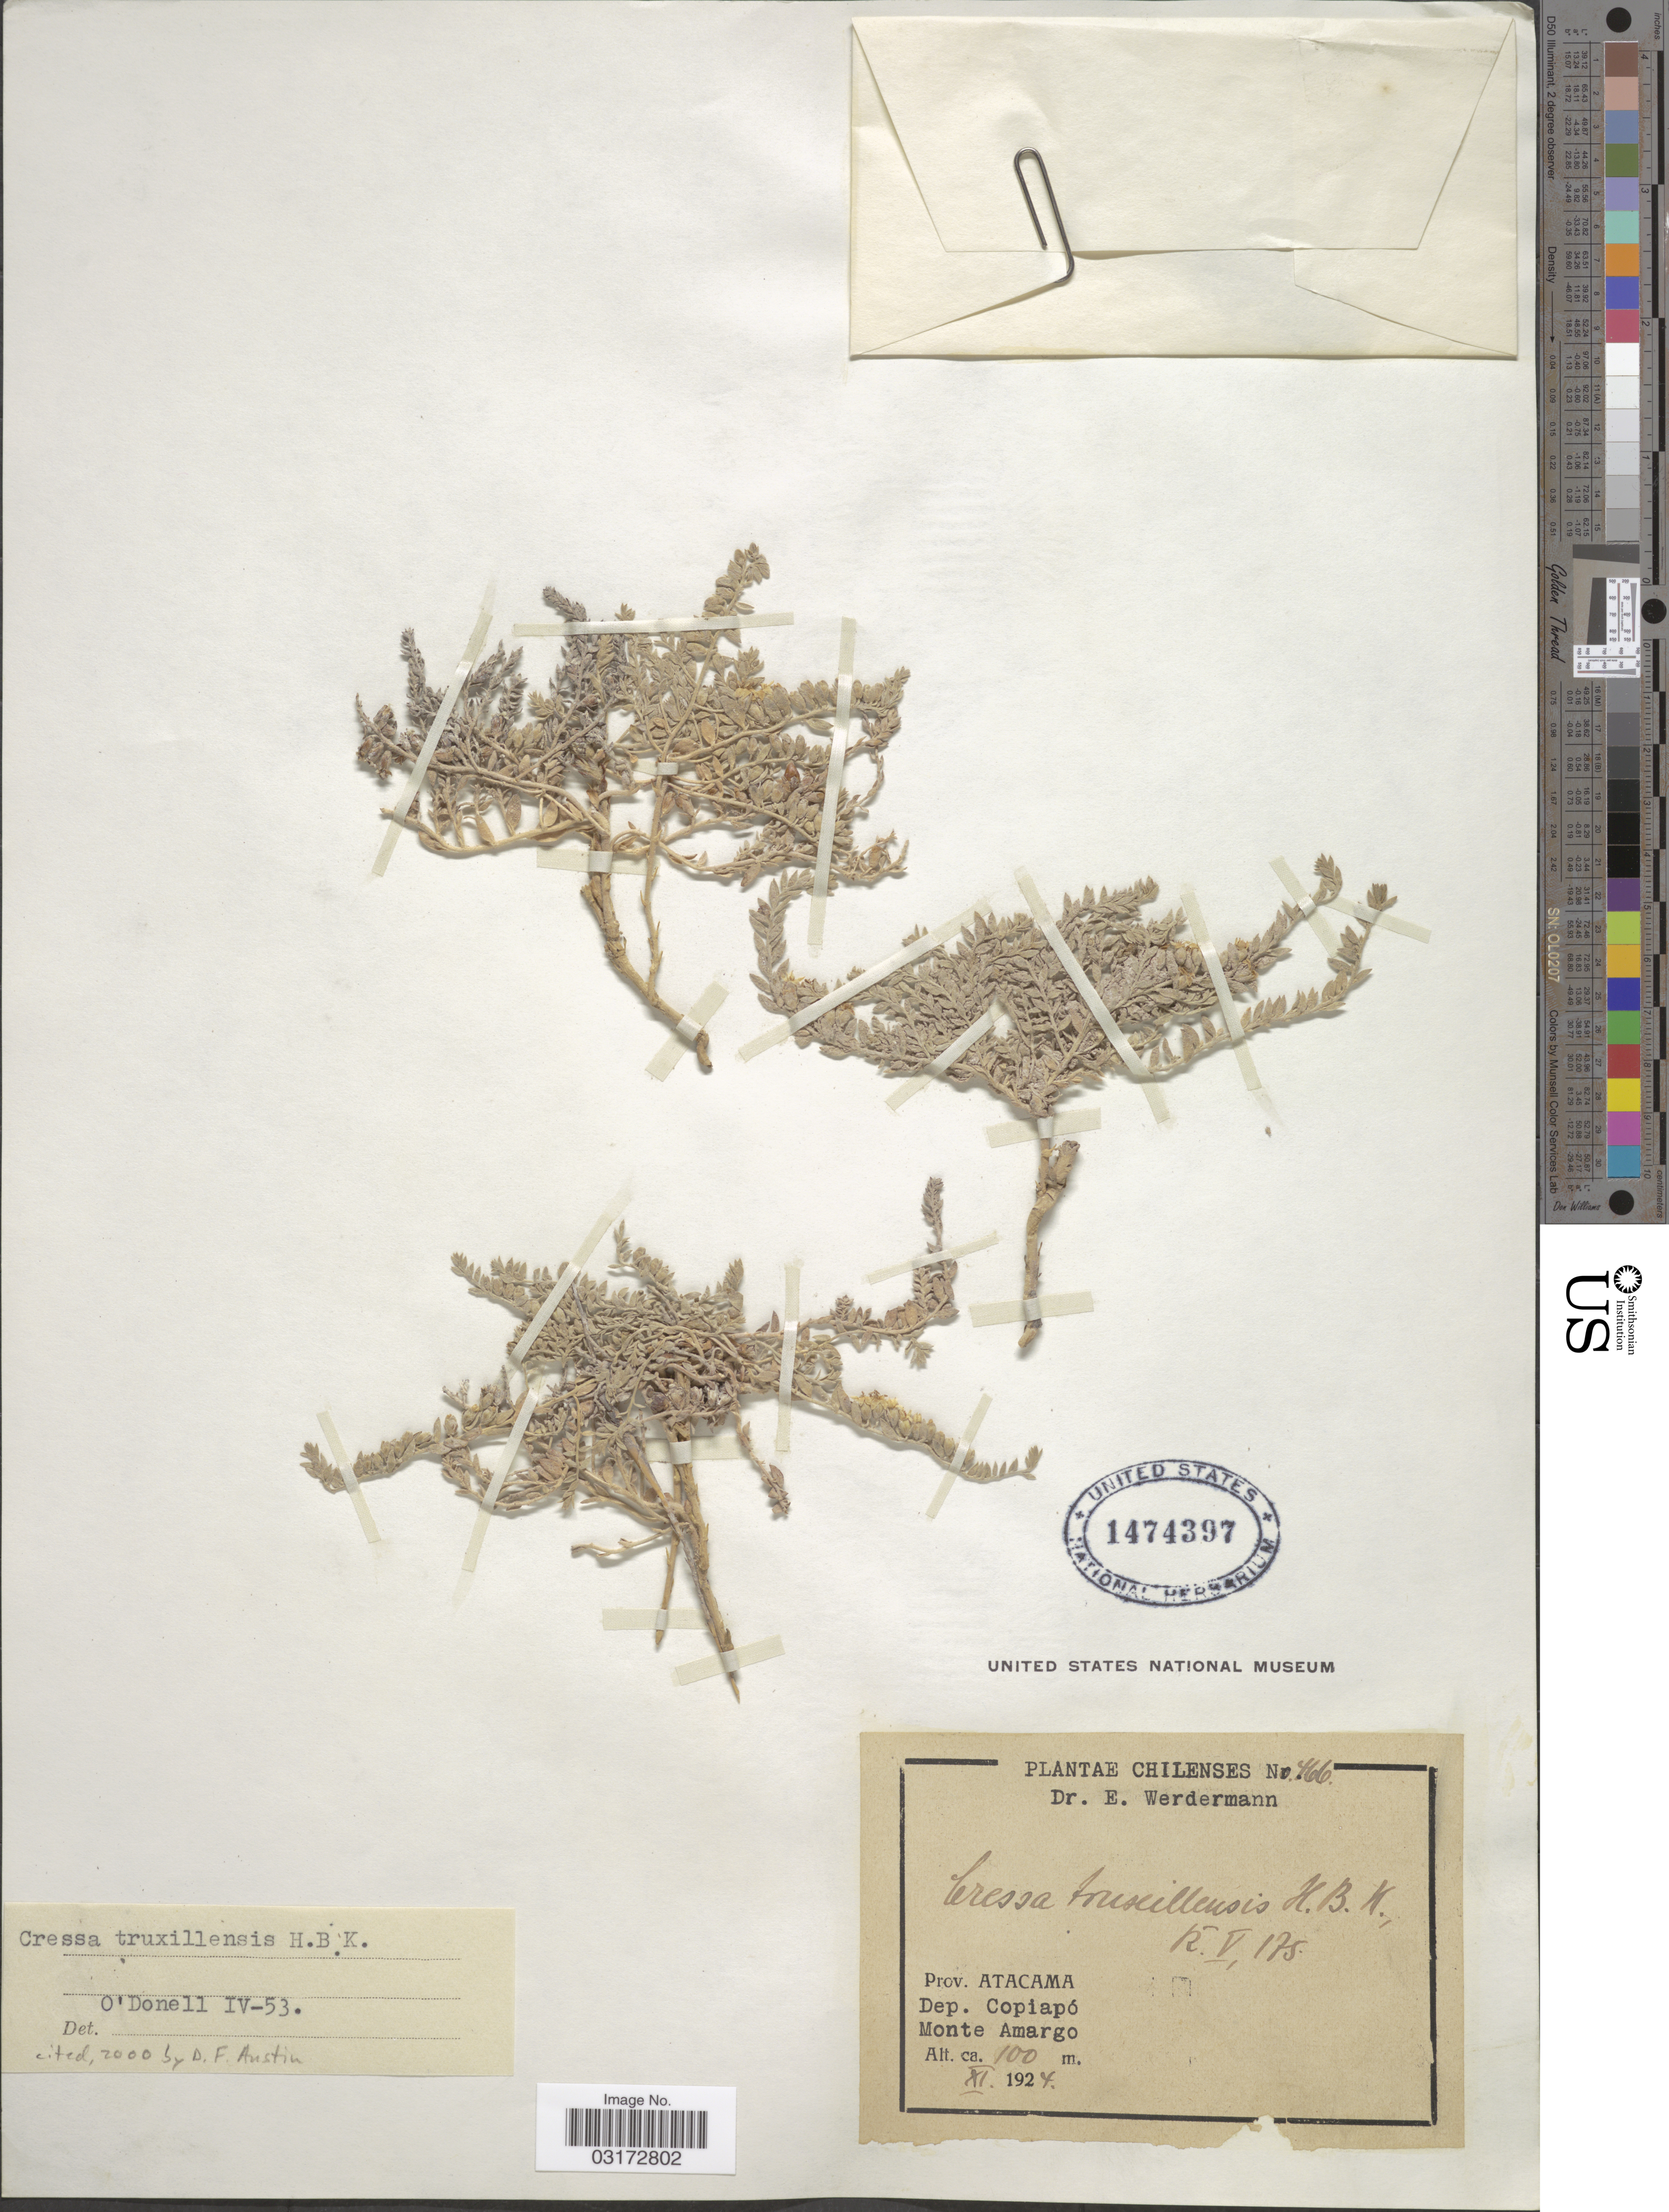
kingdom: Plantae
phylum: Tracheophyta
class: Magnoliopsida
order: Solanales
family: Convolvulaceae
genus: Cressa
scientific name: Cressa truxillensis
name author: Kunth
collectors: E. Werdermann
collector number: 466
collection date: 1924-11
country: Chile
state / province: Atacama (III)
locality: Dep. Copiapó, Monte Amargo.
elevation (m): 100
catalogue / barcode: US 1474397